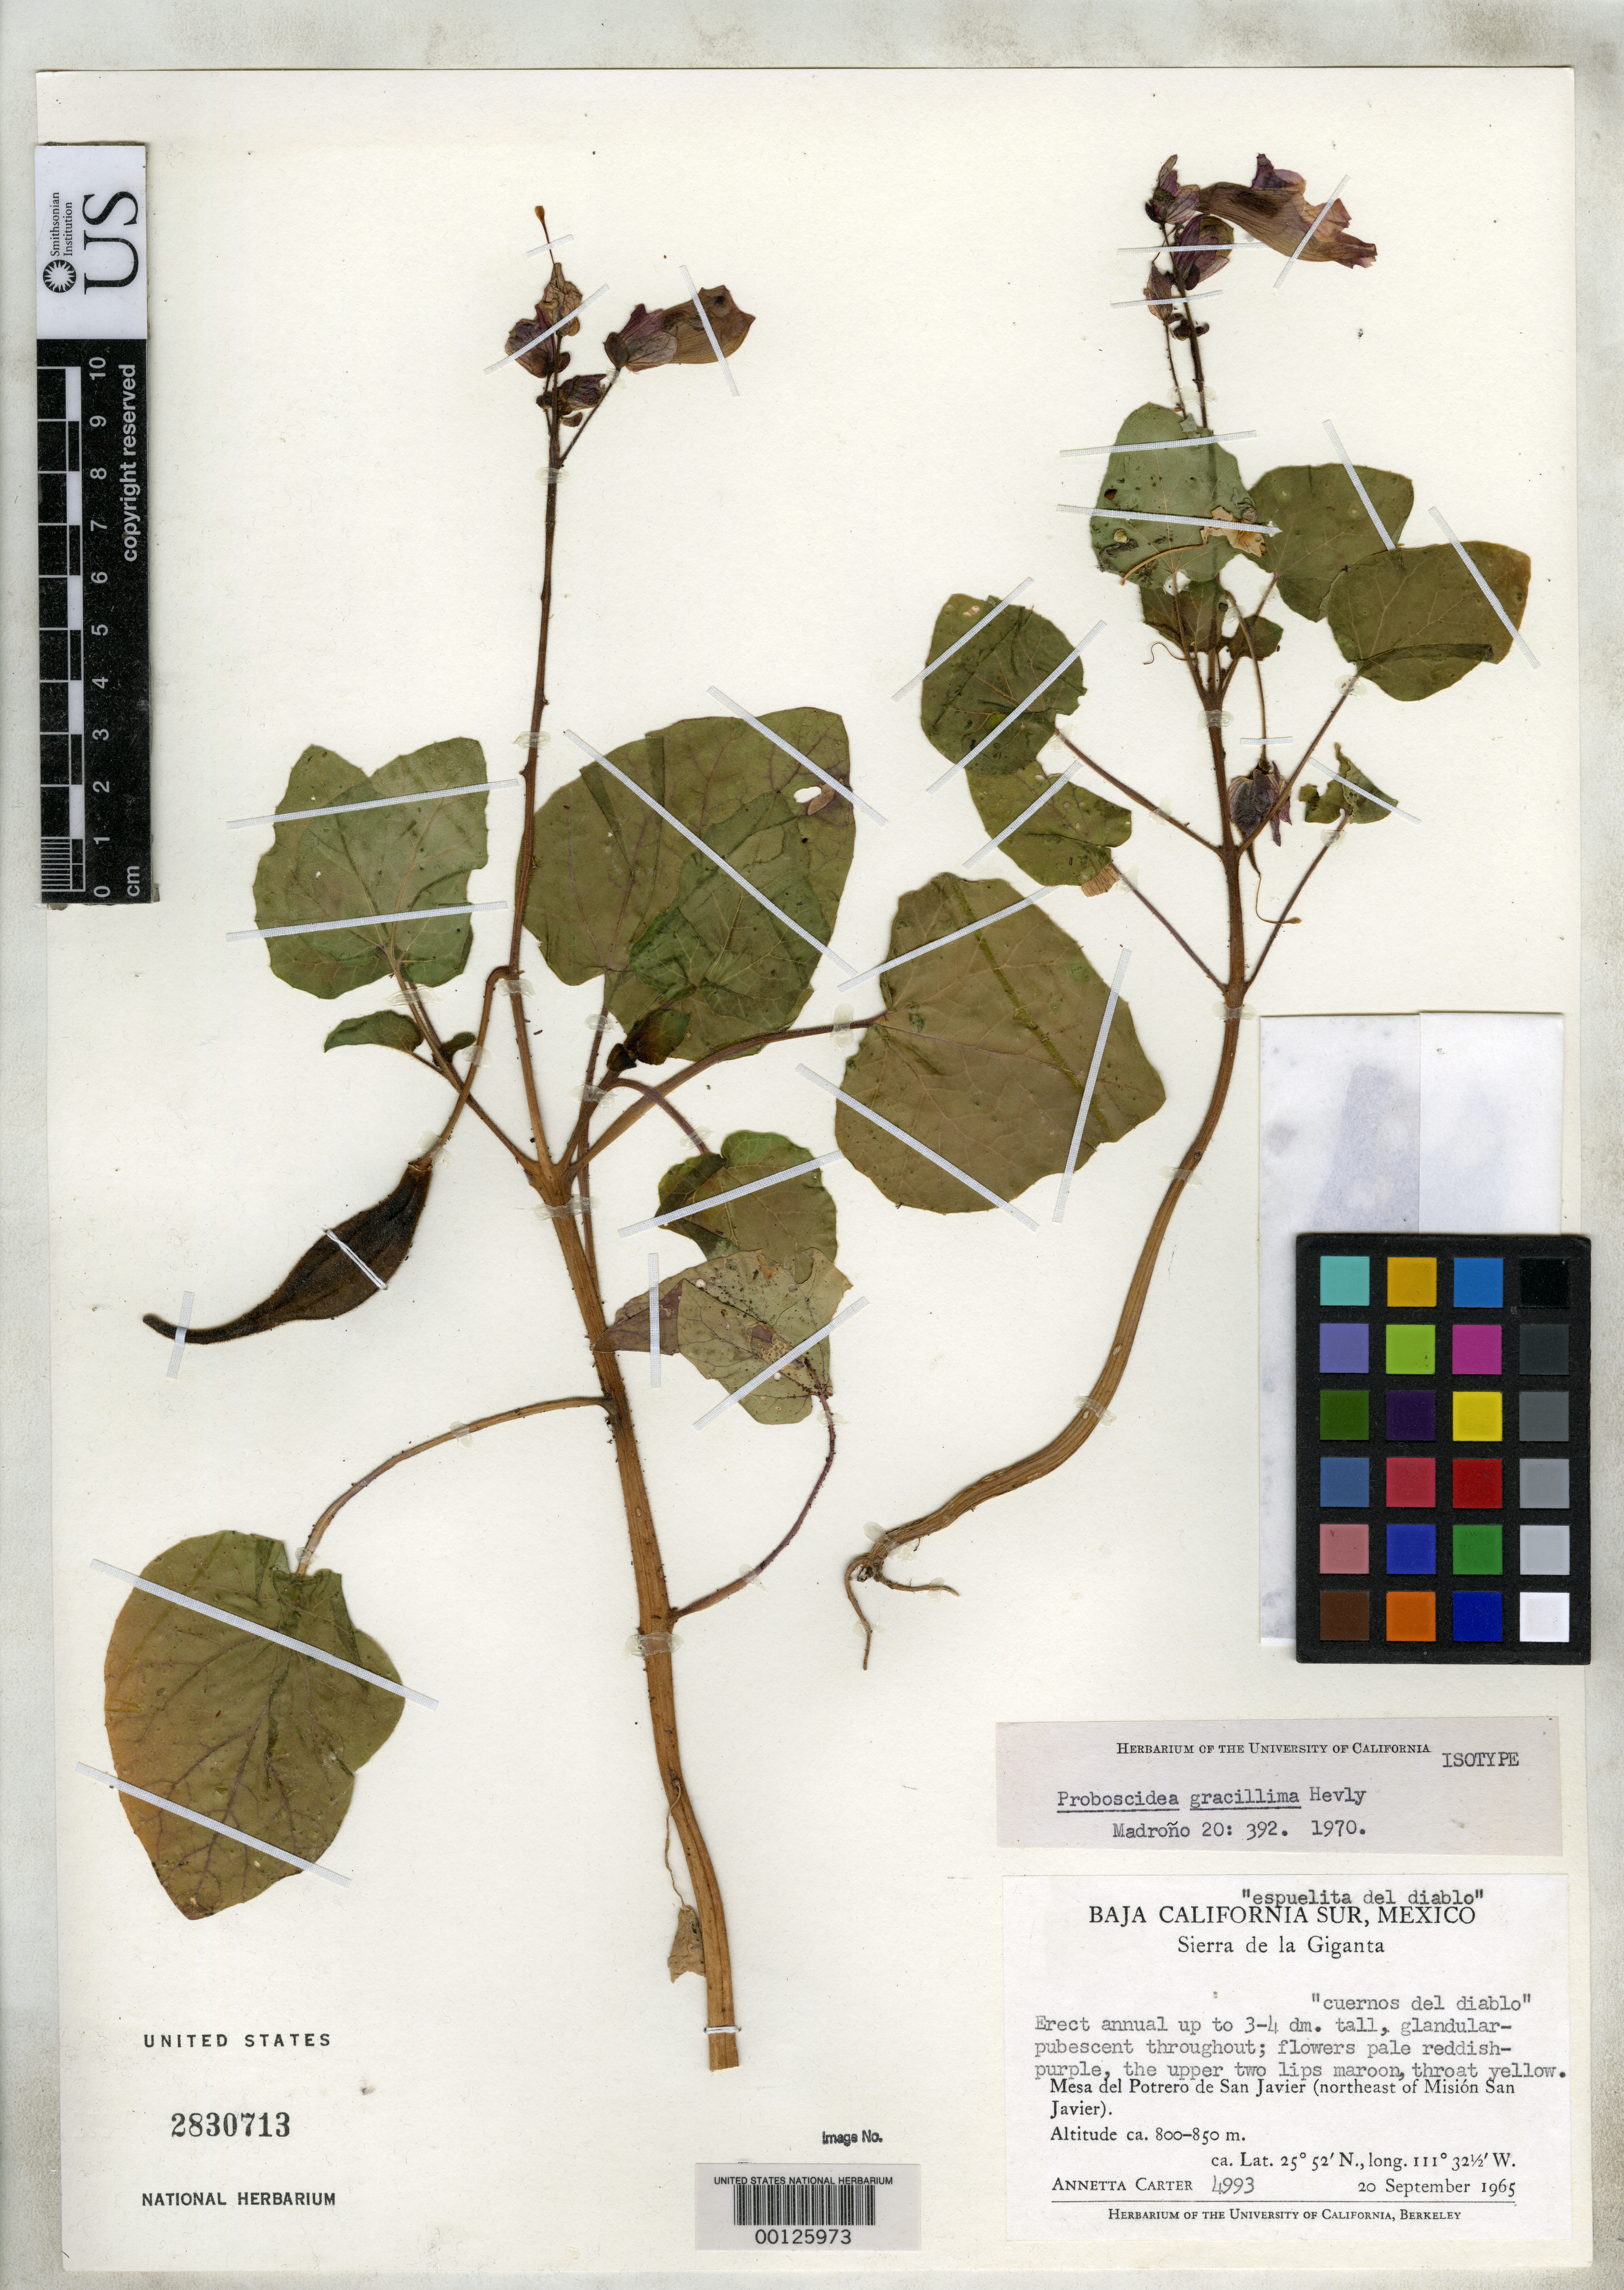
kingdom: Plantae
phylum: Tracheophyta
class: Magnoliopsida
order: Lamiales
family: Martyniaceae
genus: Proboscidea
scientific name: Proboscidea gracillima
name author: Hevly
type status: Isotype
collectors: A. M. Carter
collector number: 4993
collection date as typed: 20 Sep 1965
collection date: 1965-09-20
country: Mexico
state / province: Baja California Sur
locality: Mesa del Potrero de San Javier, Sierra de la Giganta.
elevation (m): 800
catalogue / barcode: US 2830713